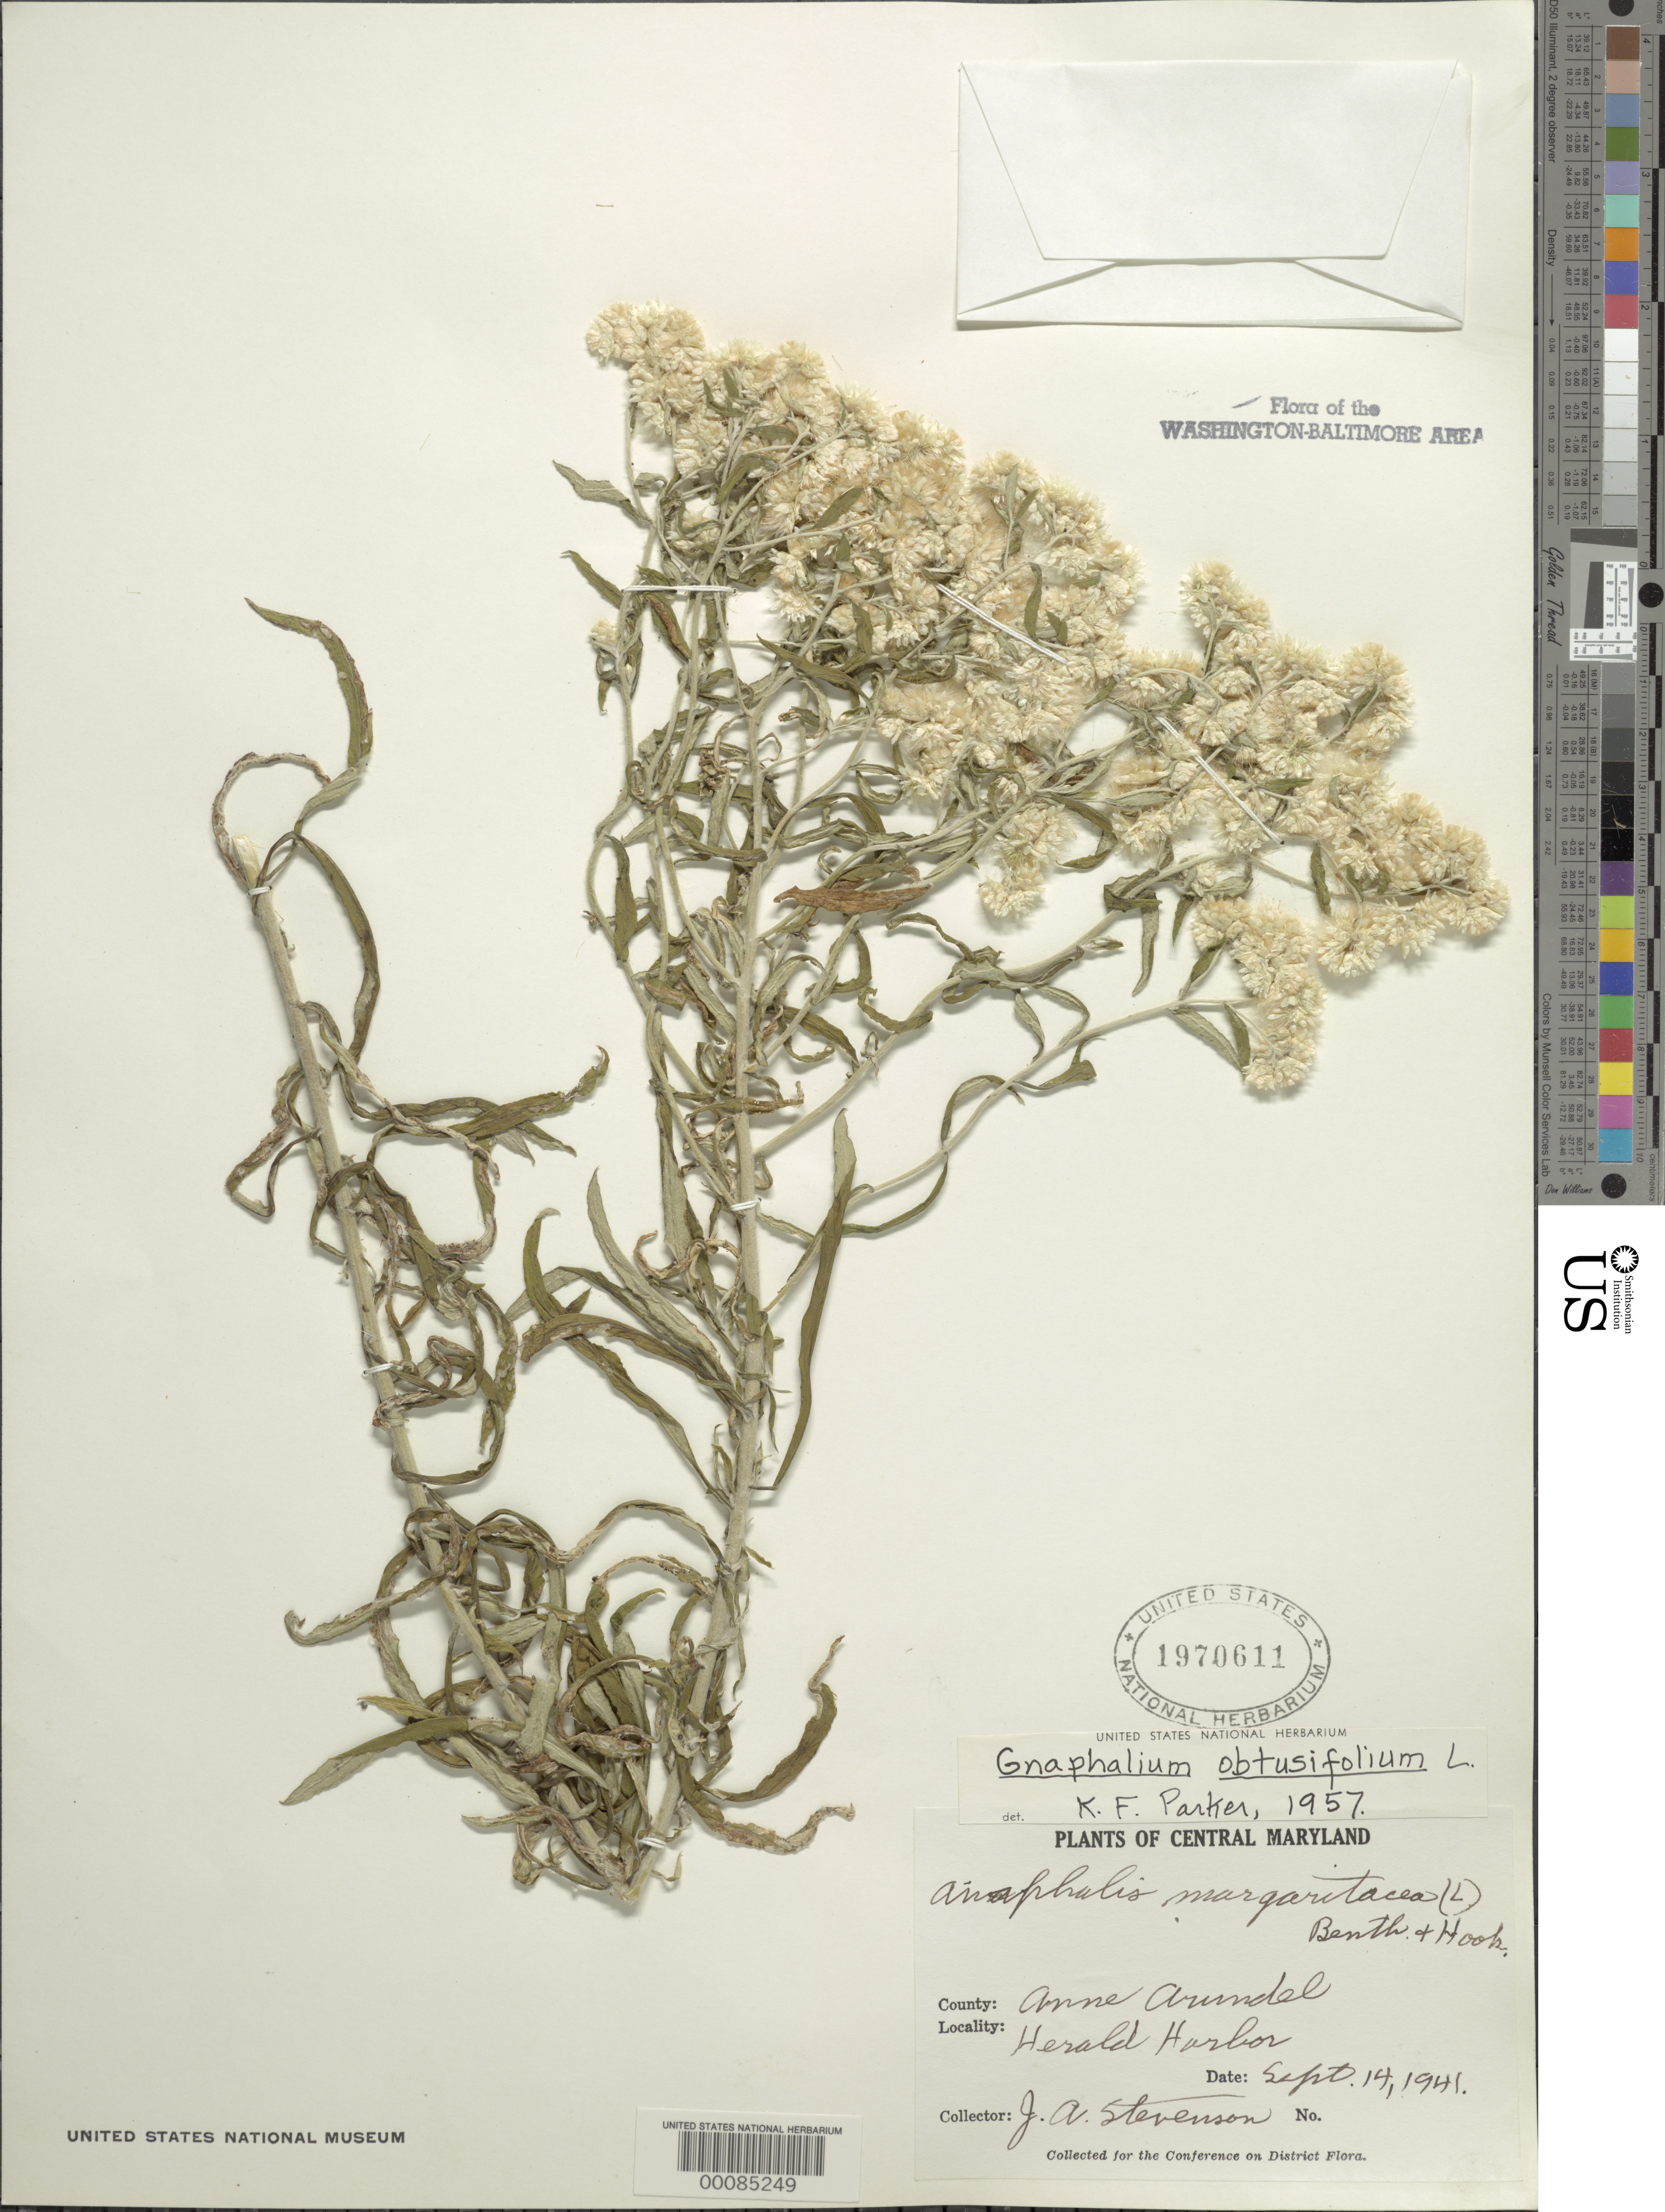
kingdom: Plantae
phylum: Tracheophyta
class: Magnoliopsida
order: Asterales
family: Asteraceae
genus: Pseudognaphalium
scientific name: Pseudognaphalium obtusifolium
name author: (L.) Hilliard & B.L. Burtt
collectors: J. Stevenson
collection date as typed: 14 Sep 1941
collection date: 1941-09-14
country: United States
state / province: Maryland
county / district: Anne Arundel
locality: Herald Harbor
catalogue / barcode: US 1970611